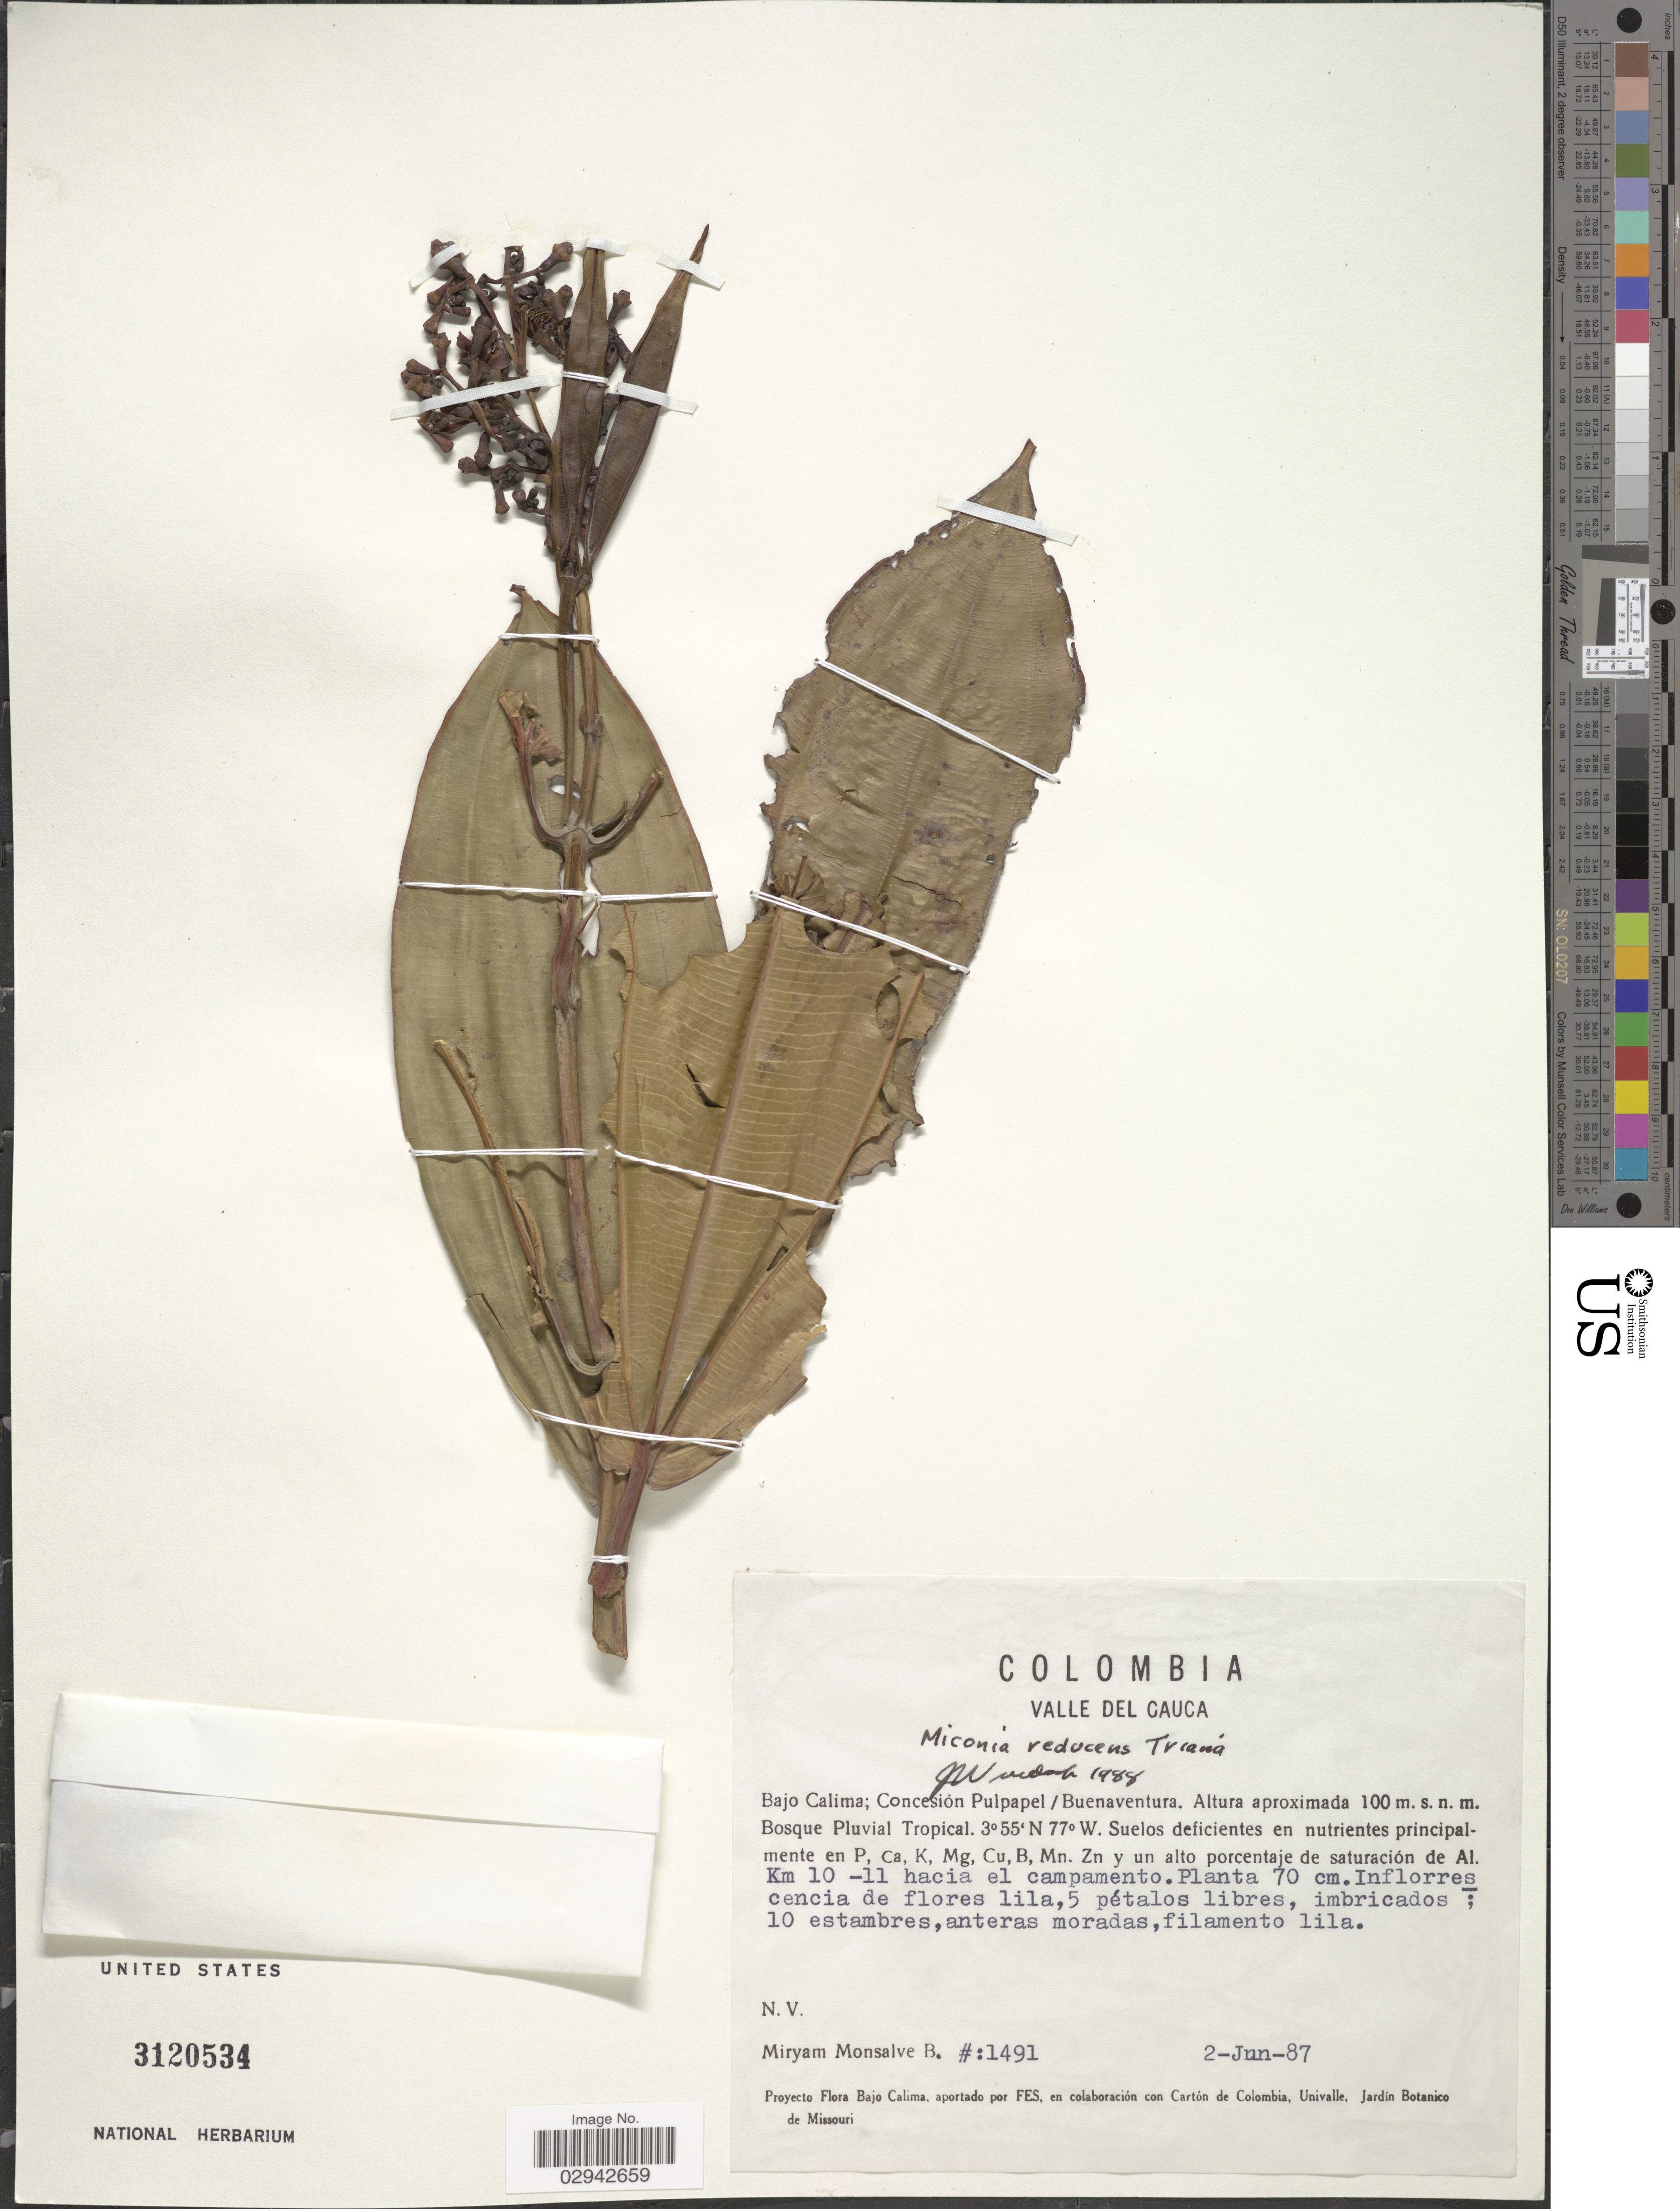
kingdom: Plantae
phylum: Tracheophyta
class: Magnoliopsida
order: Myrtales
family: Melastomataceae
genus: Miconia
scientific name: Miconia reducens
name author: Triana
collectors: M. Monsalve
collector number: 1491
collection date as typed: Transcribed d/m/y: 2/6/87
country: Colombia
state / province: Valle del Cauca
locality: Bajo Calima; Concesión Pulpapel/Buenaventura.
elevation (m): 100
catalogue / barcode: US 3120534